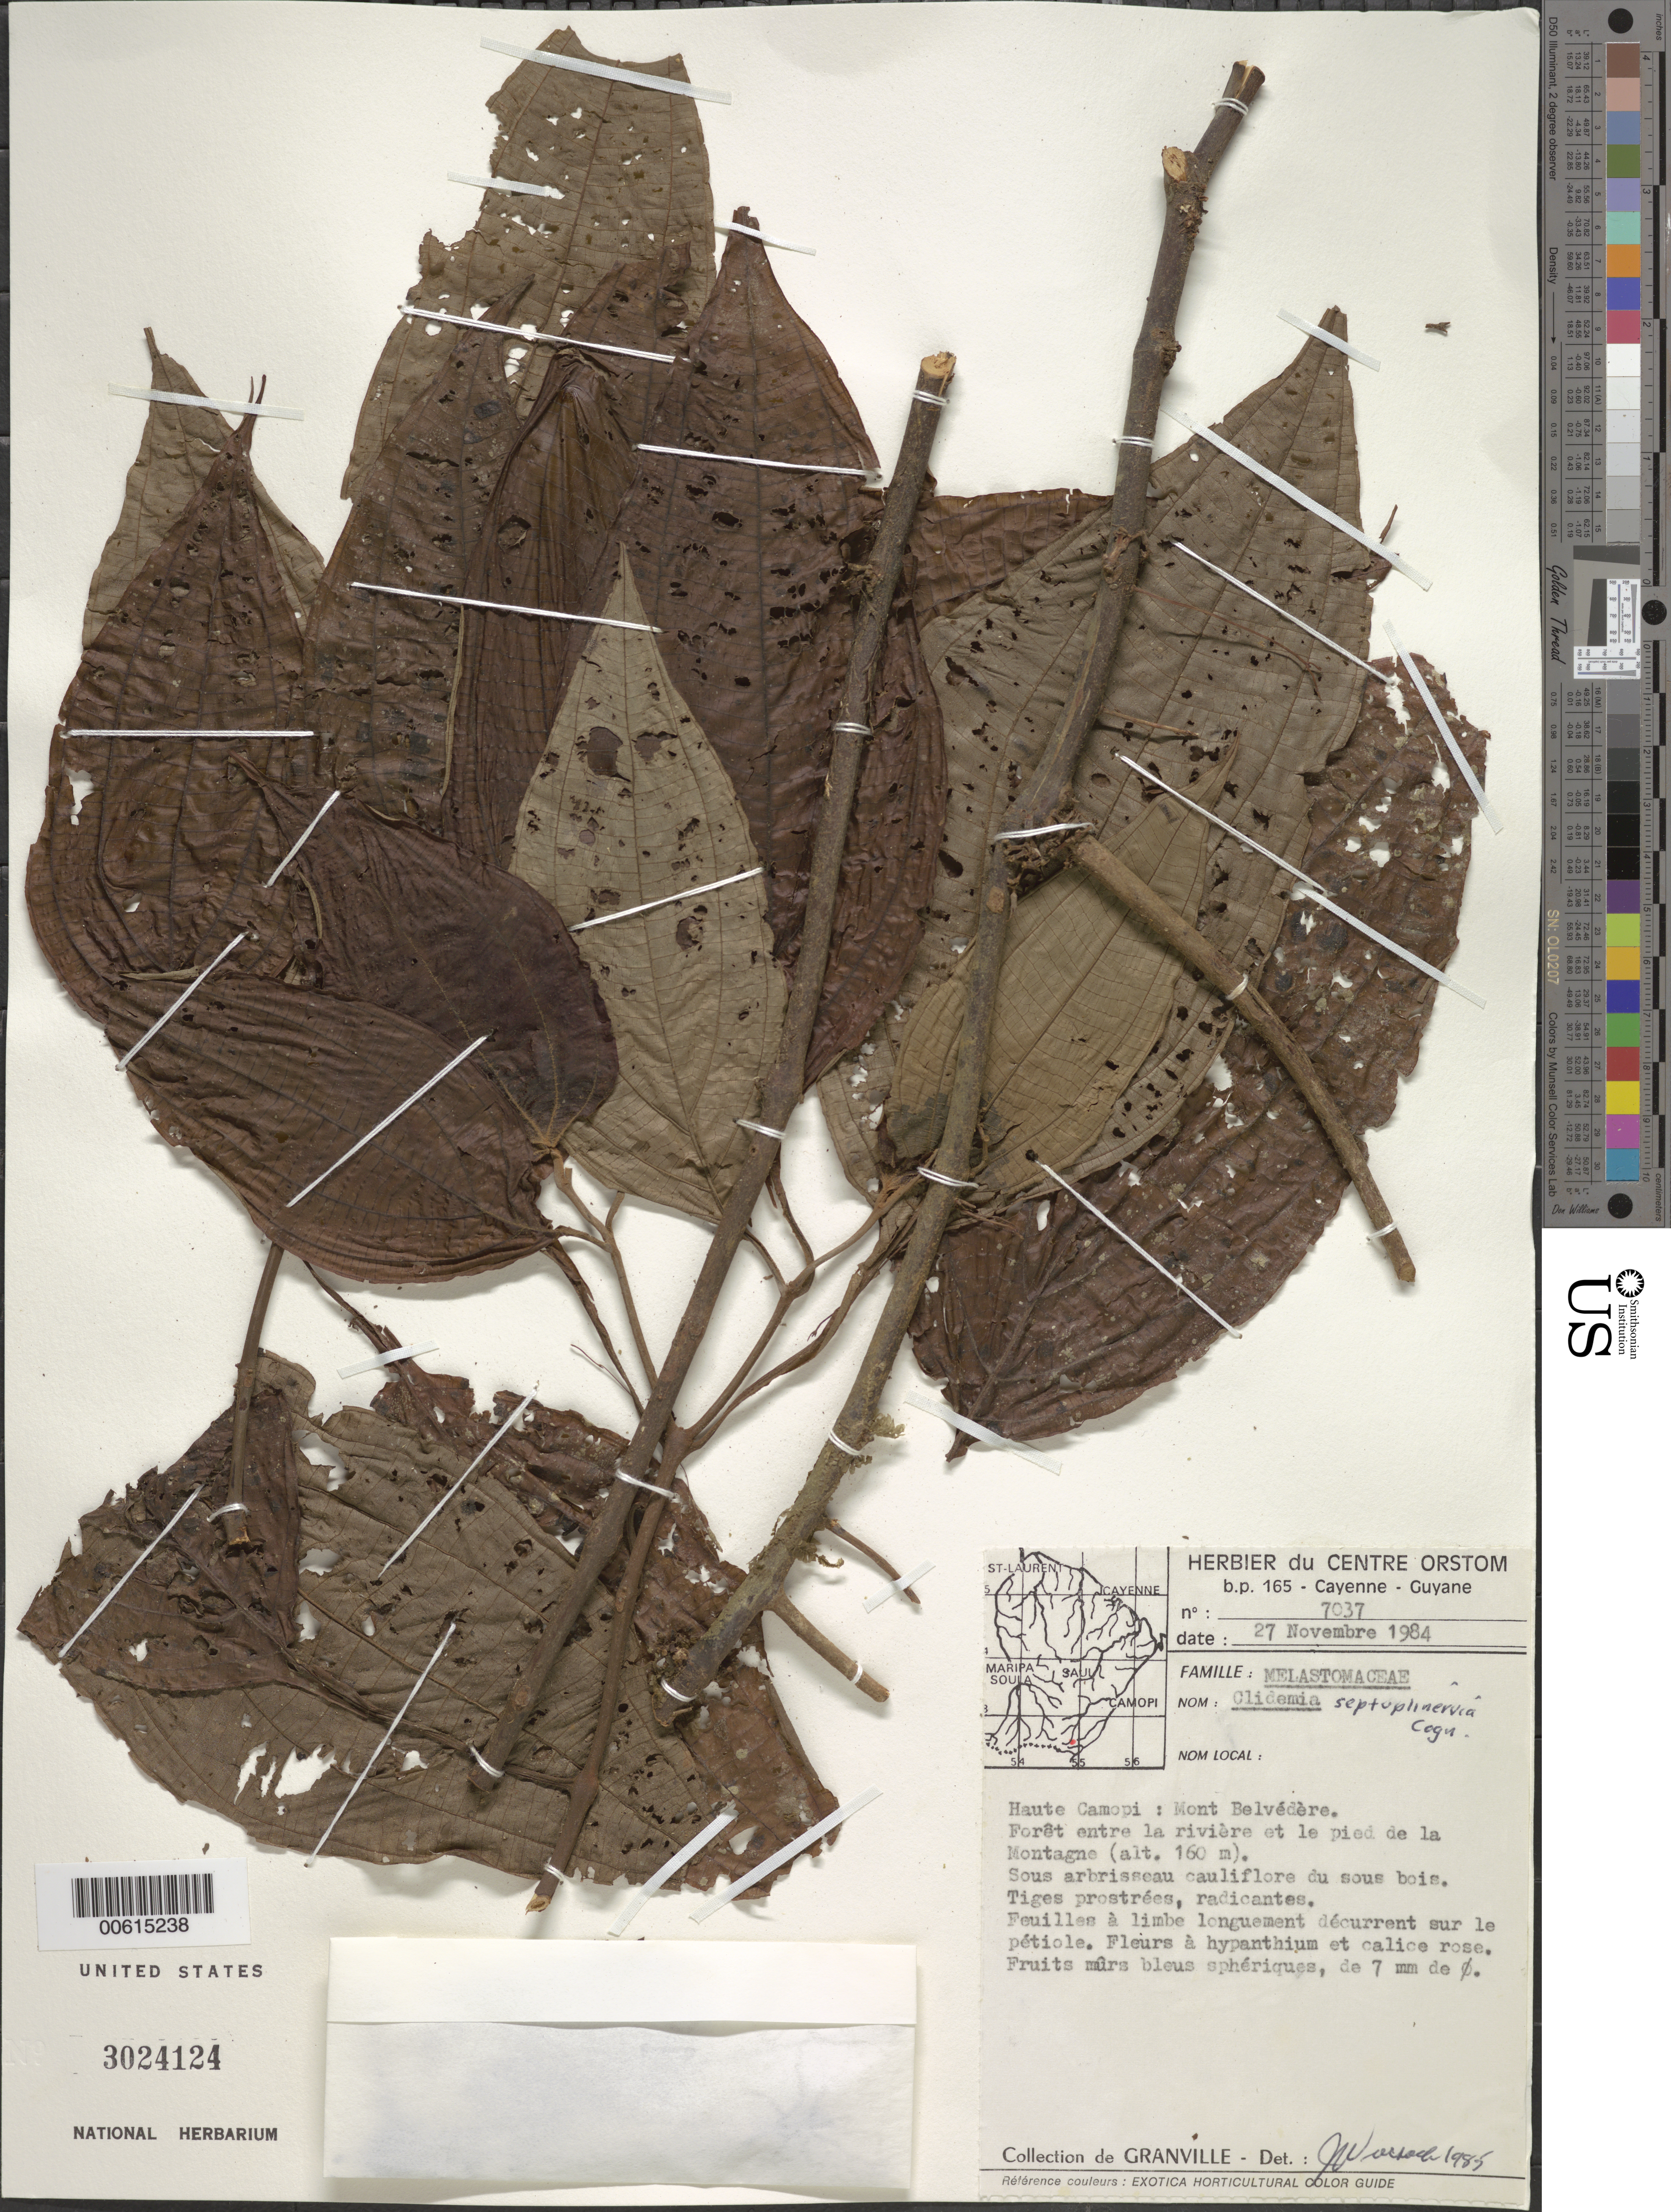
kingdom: Plantae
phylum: Tracheophyta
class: Magnoliopsida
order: Myrtales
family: Melastomataceae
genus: Clidemia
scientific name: Clidemia septuplinervia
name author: Cogn.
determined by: Wurdack, John J., (US), US (UNITED STATES)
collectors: J.-J. de Granville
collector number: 7037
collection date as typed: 27-Nov-84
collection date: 1984-11-27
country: French Guiana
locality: Mont Belvédère, haute Camopi, entre la riviere et le pied de la Montagne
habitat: Foret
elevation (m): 160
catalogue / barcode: US 3024124